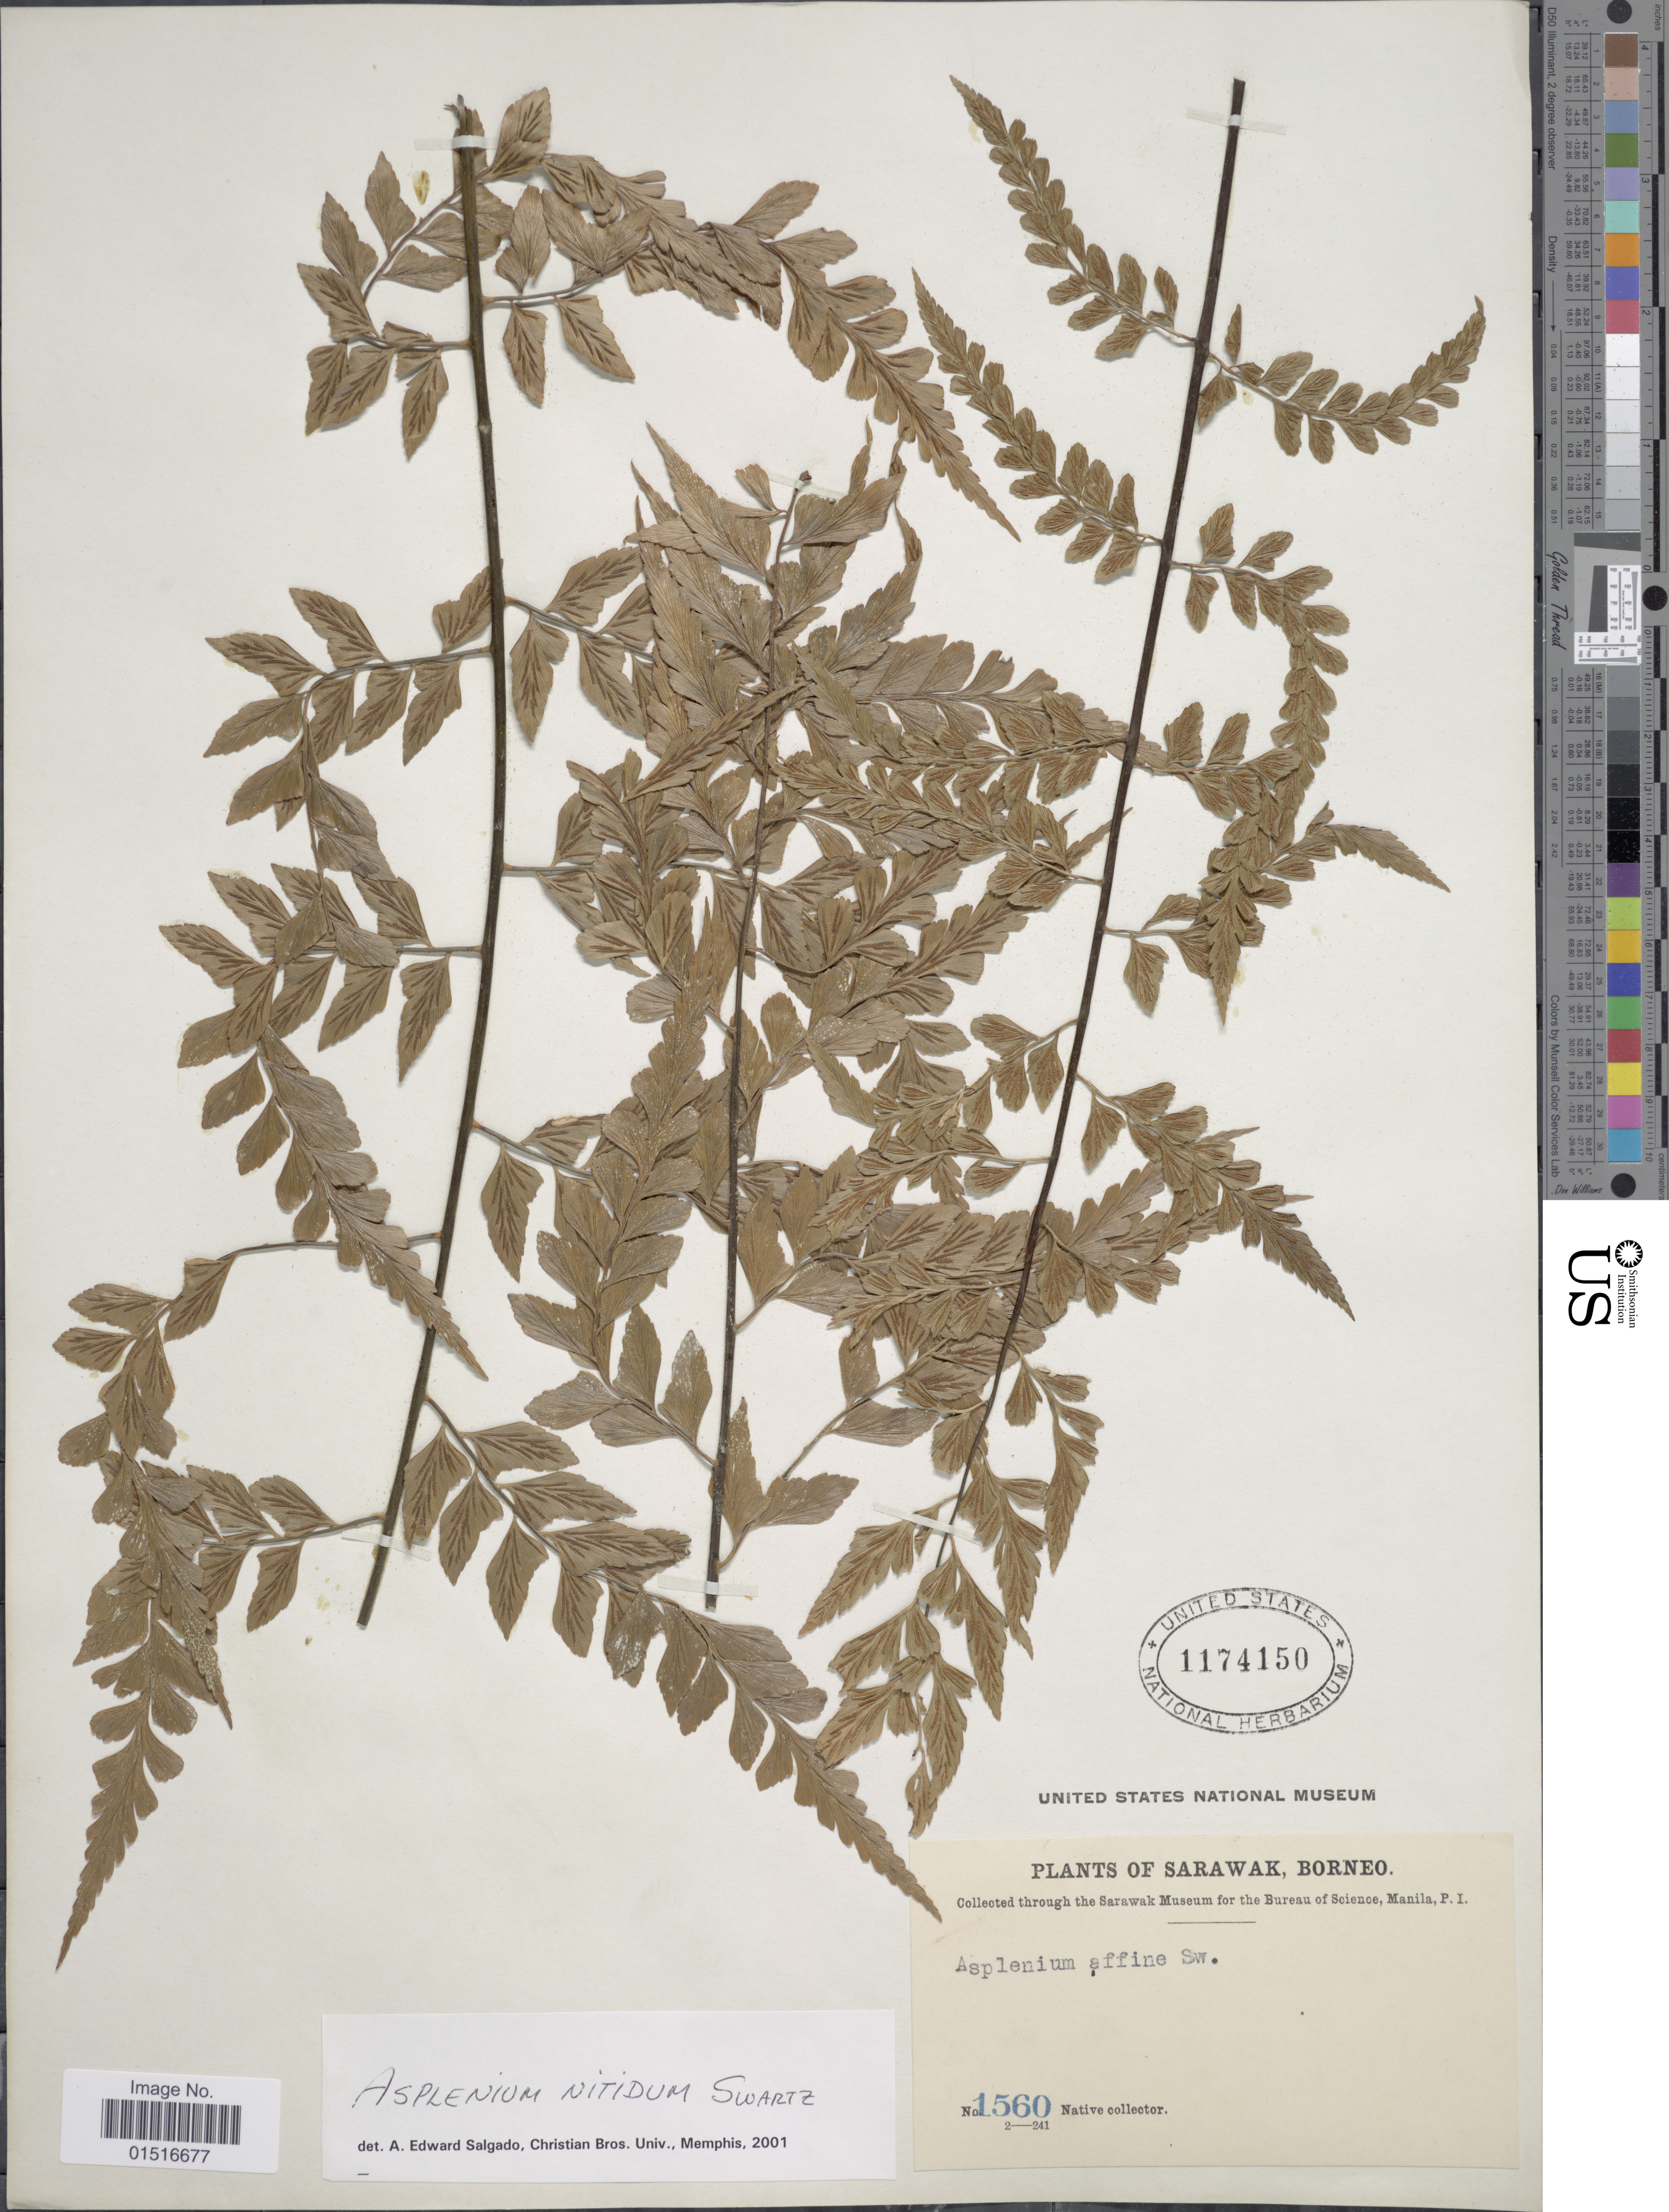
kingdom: Plantae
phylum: Tracheophyta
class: Polypodiopsida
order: Polypodiales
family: Aspleniaceae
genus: Asplenium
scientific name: Asplenium nitidum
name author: Sw.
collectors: Native collector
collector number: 1560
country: Malaysia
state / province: Sarawak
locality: Sarawak, Borneo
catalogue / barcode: US 1174150